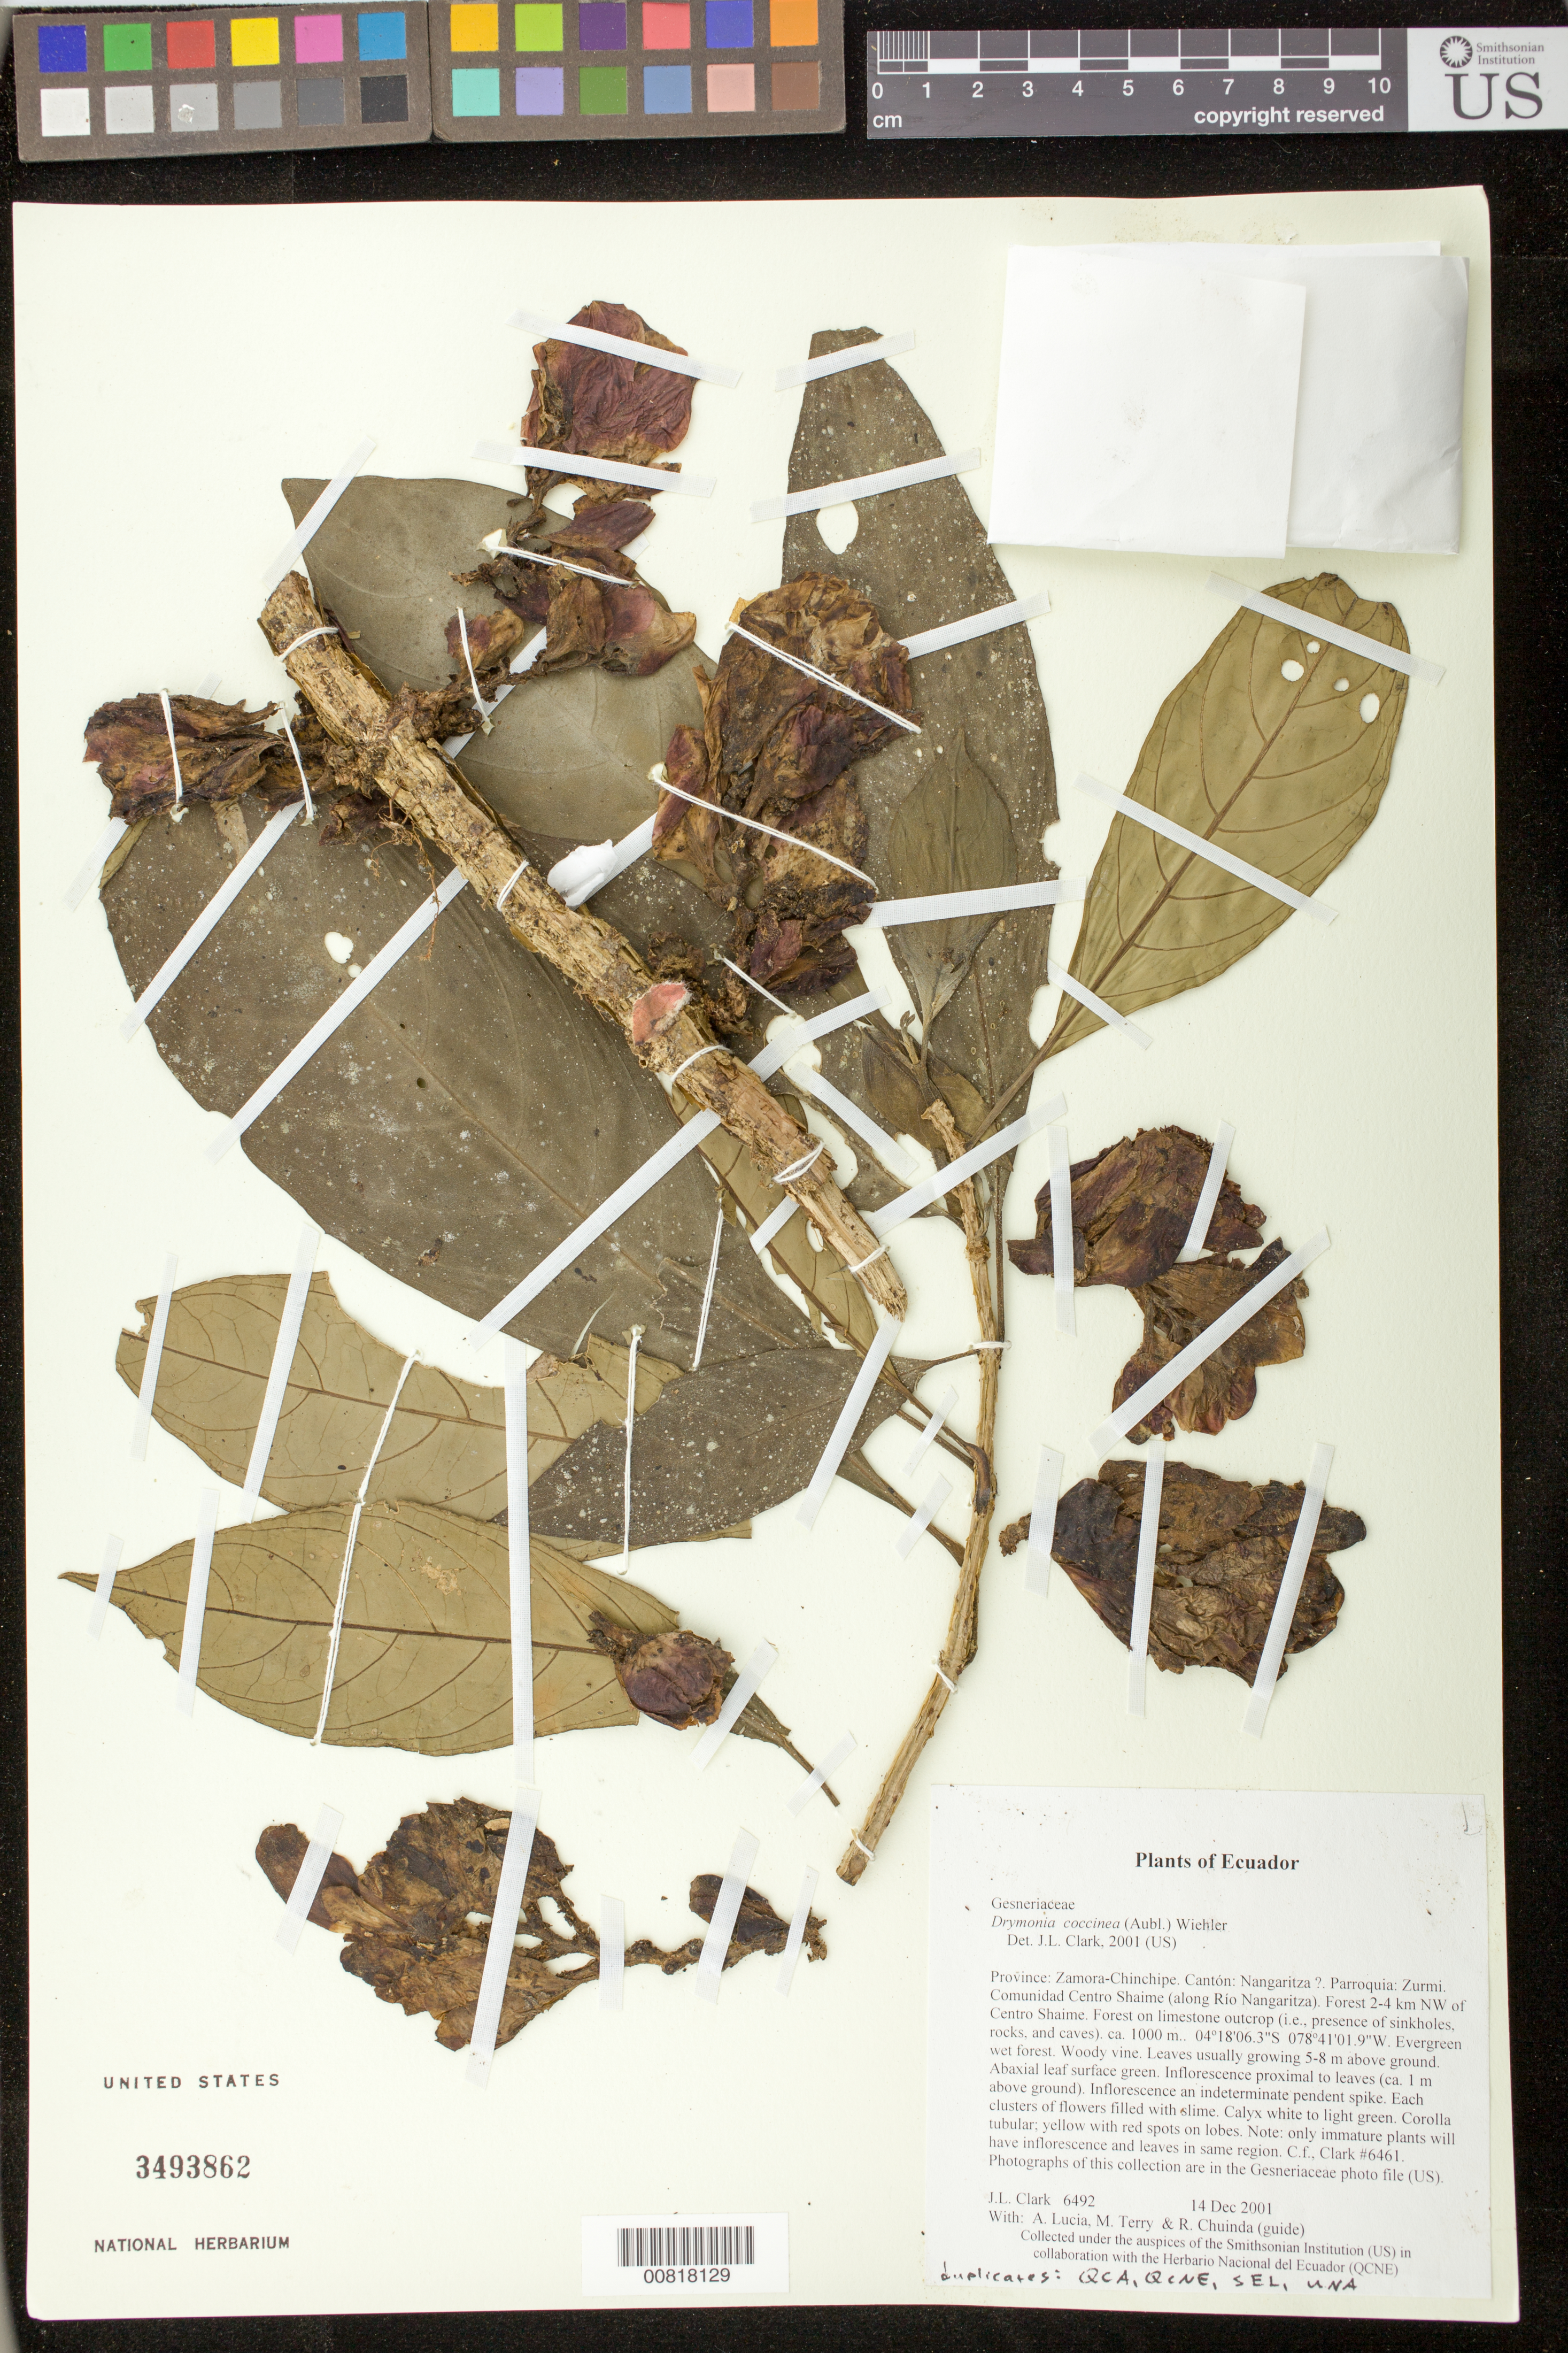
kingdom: Plantae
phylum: Tracheophyta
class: Magnoliopsida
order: Lamiales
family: Gesneriaceae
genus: Drymonia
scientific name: Drymonia coccinea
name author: (Aubl.) Wiehler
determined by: Clark, J. L., (SEL), The Marie Selby Botanical Garden (UNITED STATES)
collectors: J. L. Clark, A. Lucia, M. Terry & R. Chuinda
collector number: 6492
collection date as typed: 14 Dec 2001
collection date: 2001-12-14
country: Ecuador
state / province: Zamora-Chinchipe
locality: Nangaritza. Parroquia: Zurmi. Comunidad Centro Shaime (along Río Nangaritza). Forest 2-4 km NW of Centro Shaime. Forest on limestone outcrop (i.e., presence of sinkholes, rocks, and caves).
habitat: Evergreen wet forest.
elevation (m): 1000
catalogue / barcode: US 3493862